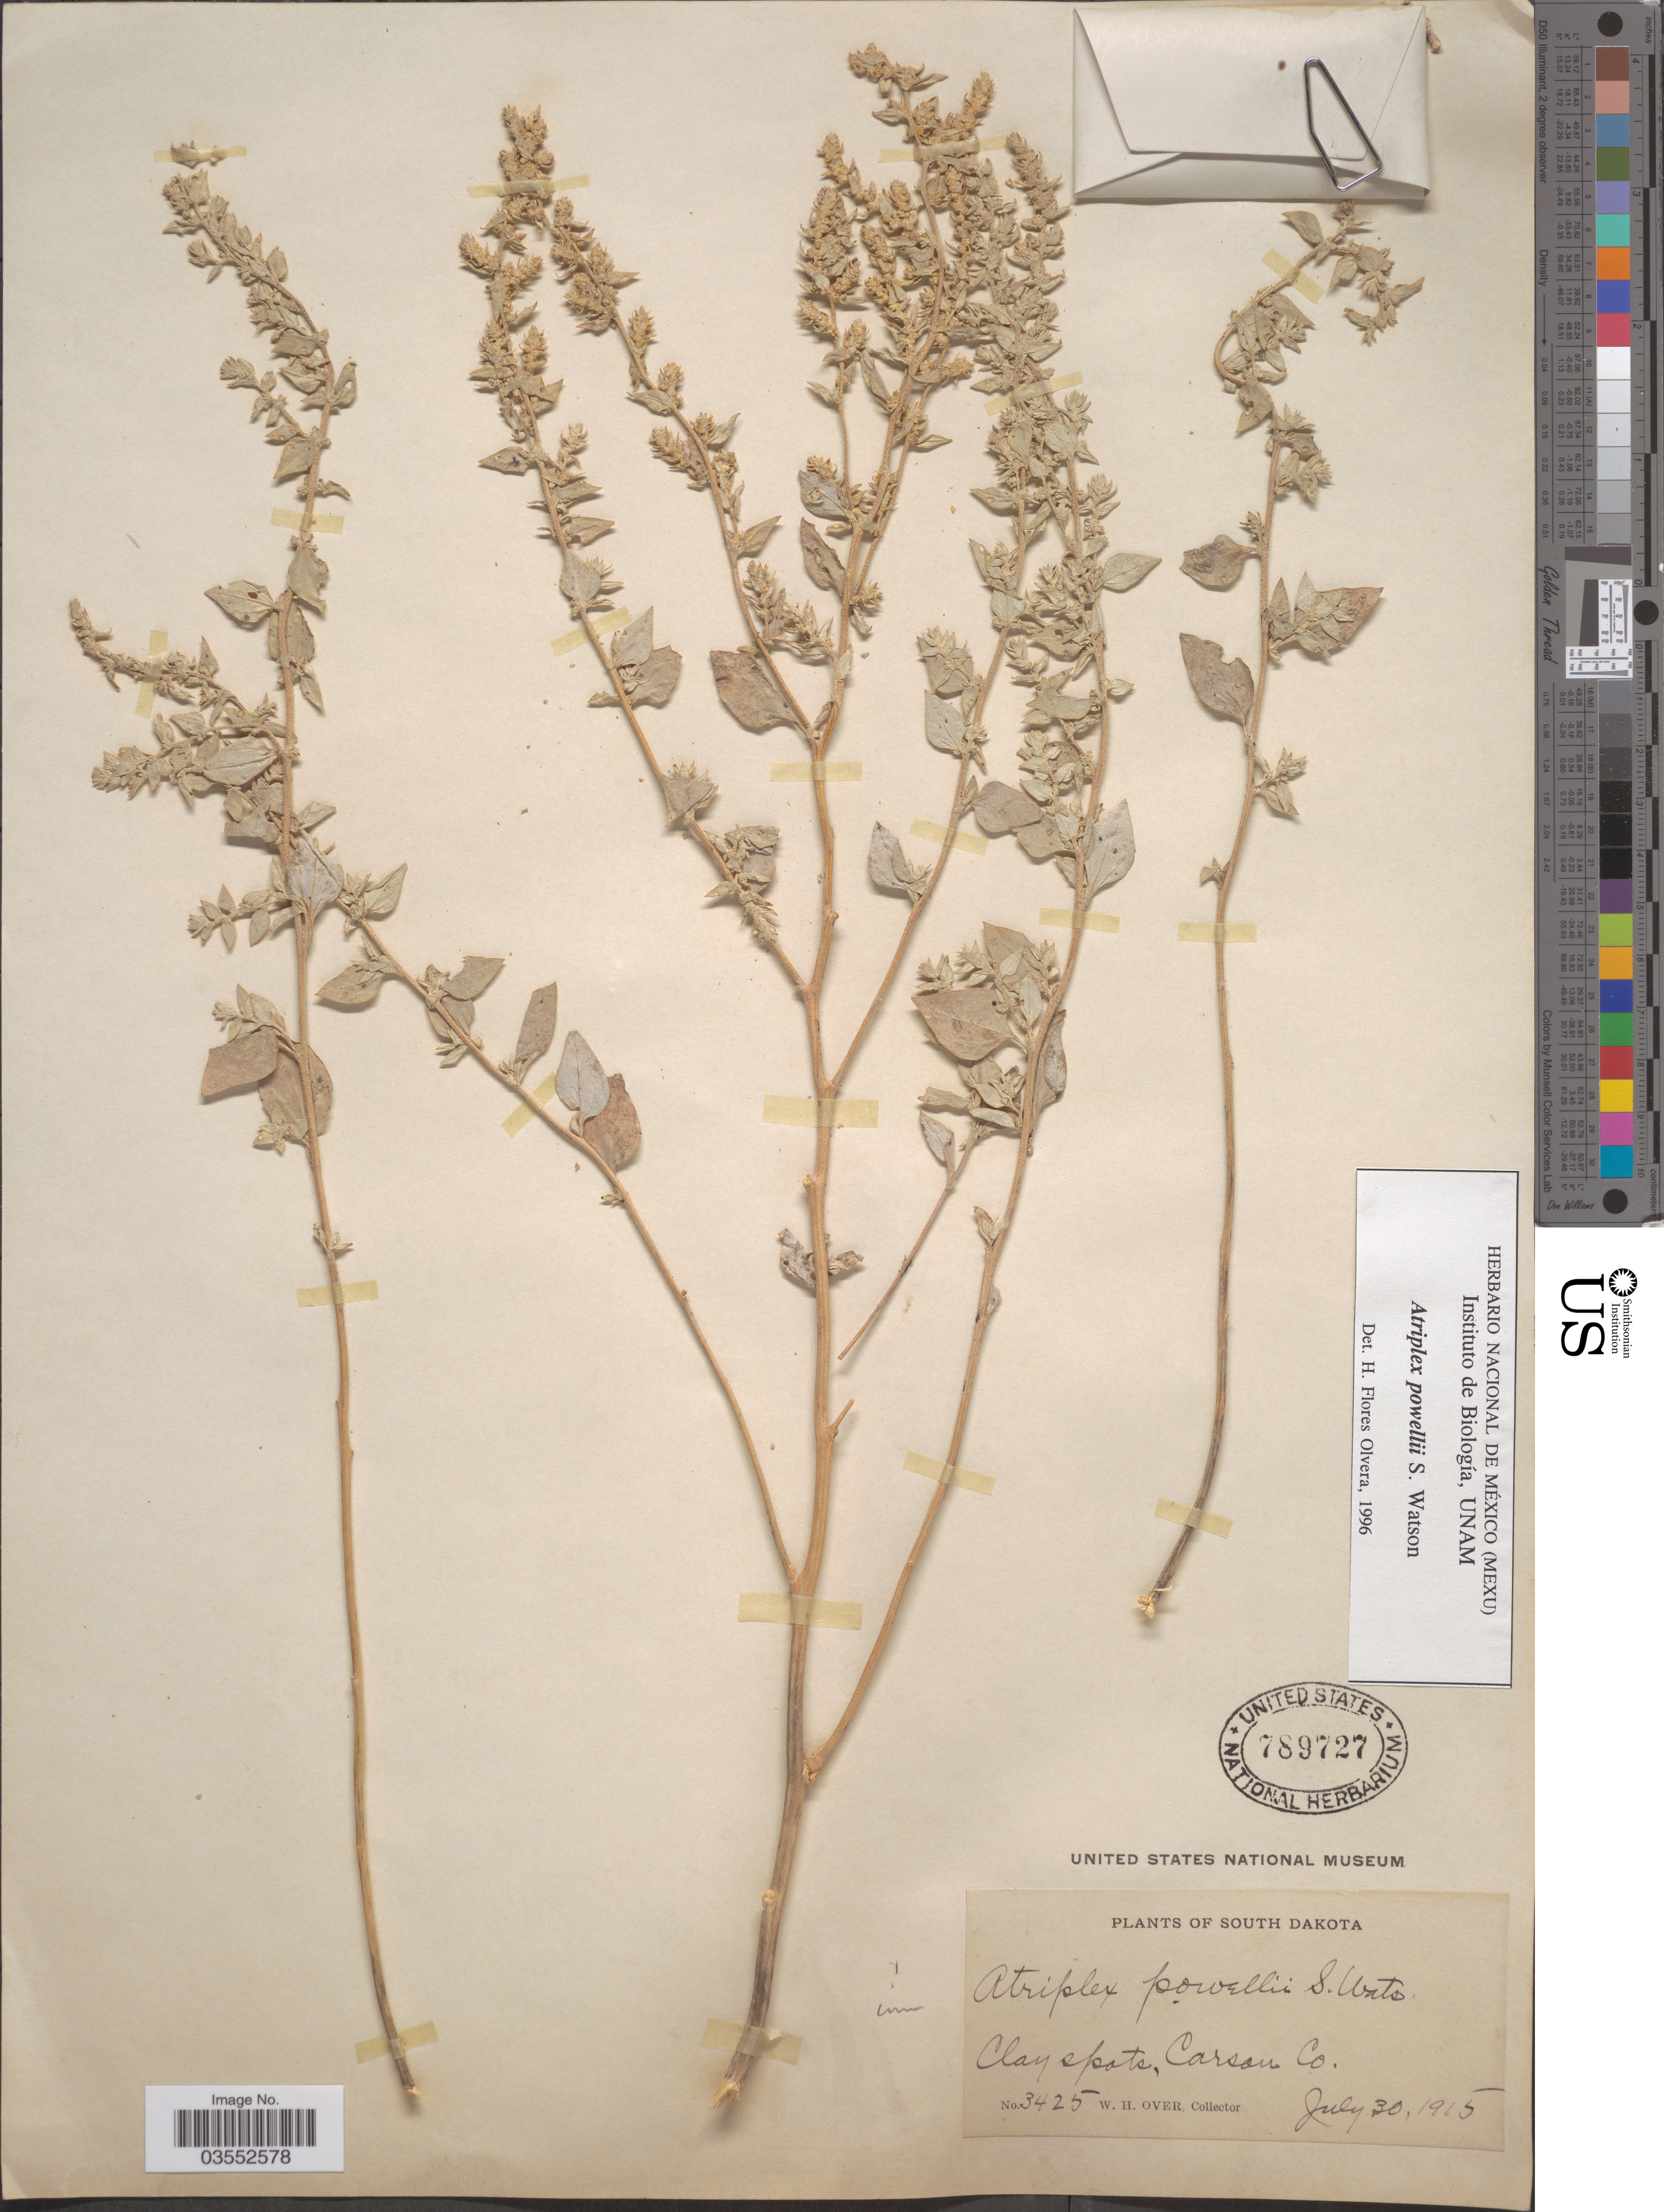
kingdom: Plantae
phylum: Tracheophyta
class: Magnoliopsida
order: Caryophyllales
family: Amaranthaceae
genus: Atriplex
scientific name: Atriplex powellii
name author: S. Watson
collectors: W. Over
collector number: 3425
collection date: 1915-07-30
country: United States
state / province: South Dakota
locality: Clay spots, Carson Co.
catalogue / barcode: US 789727